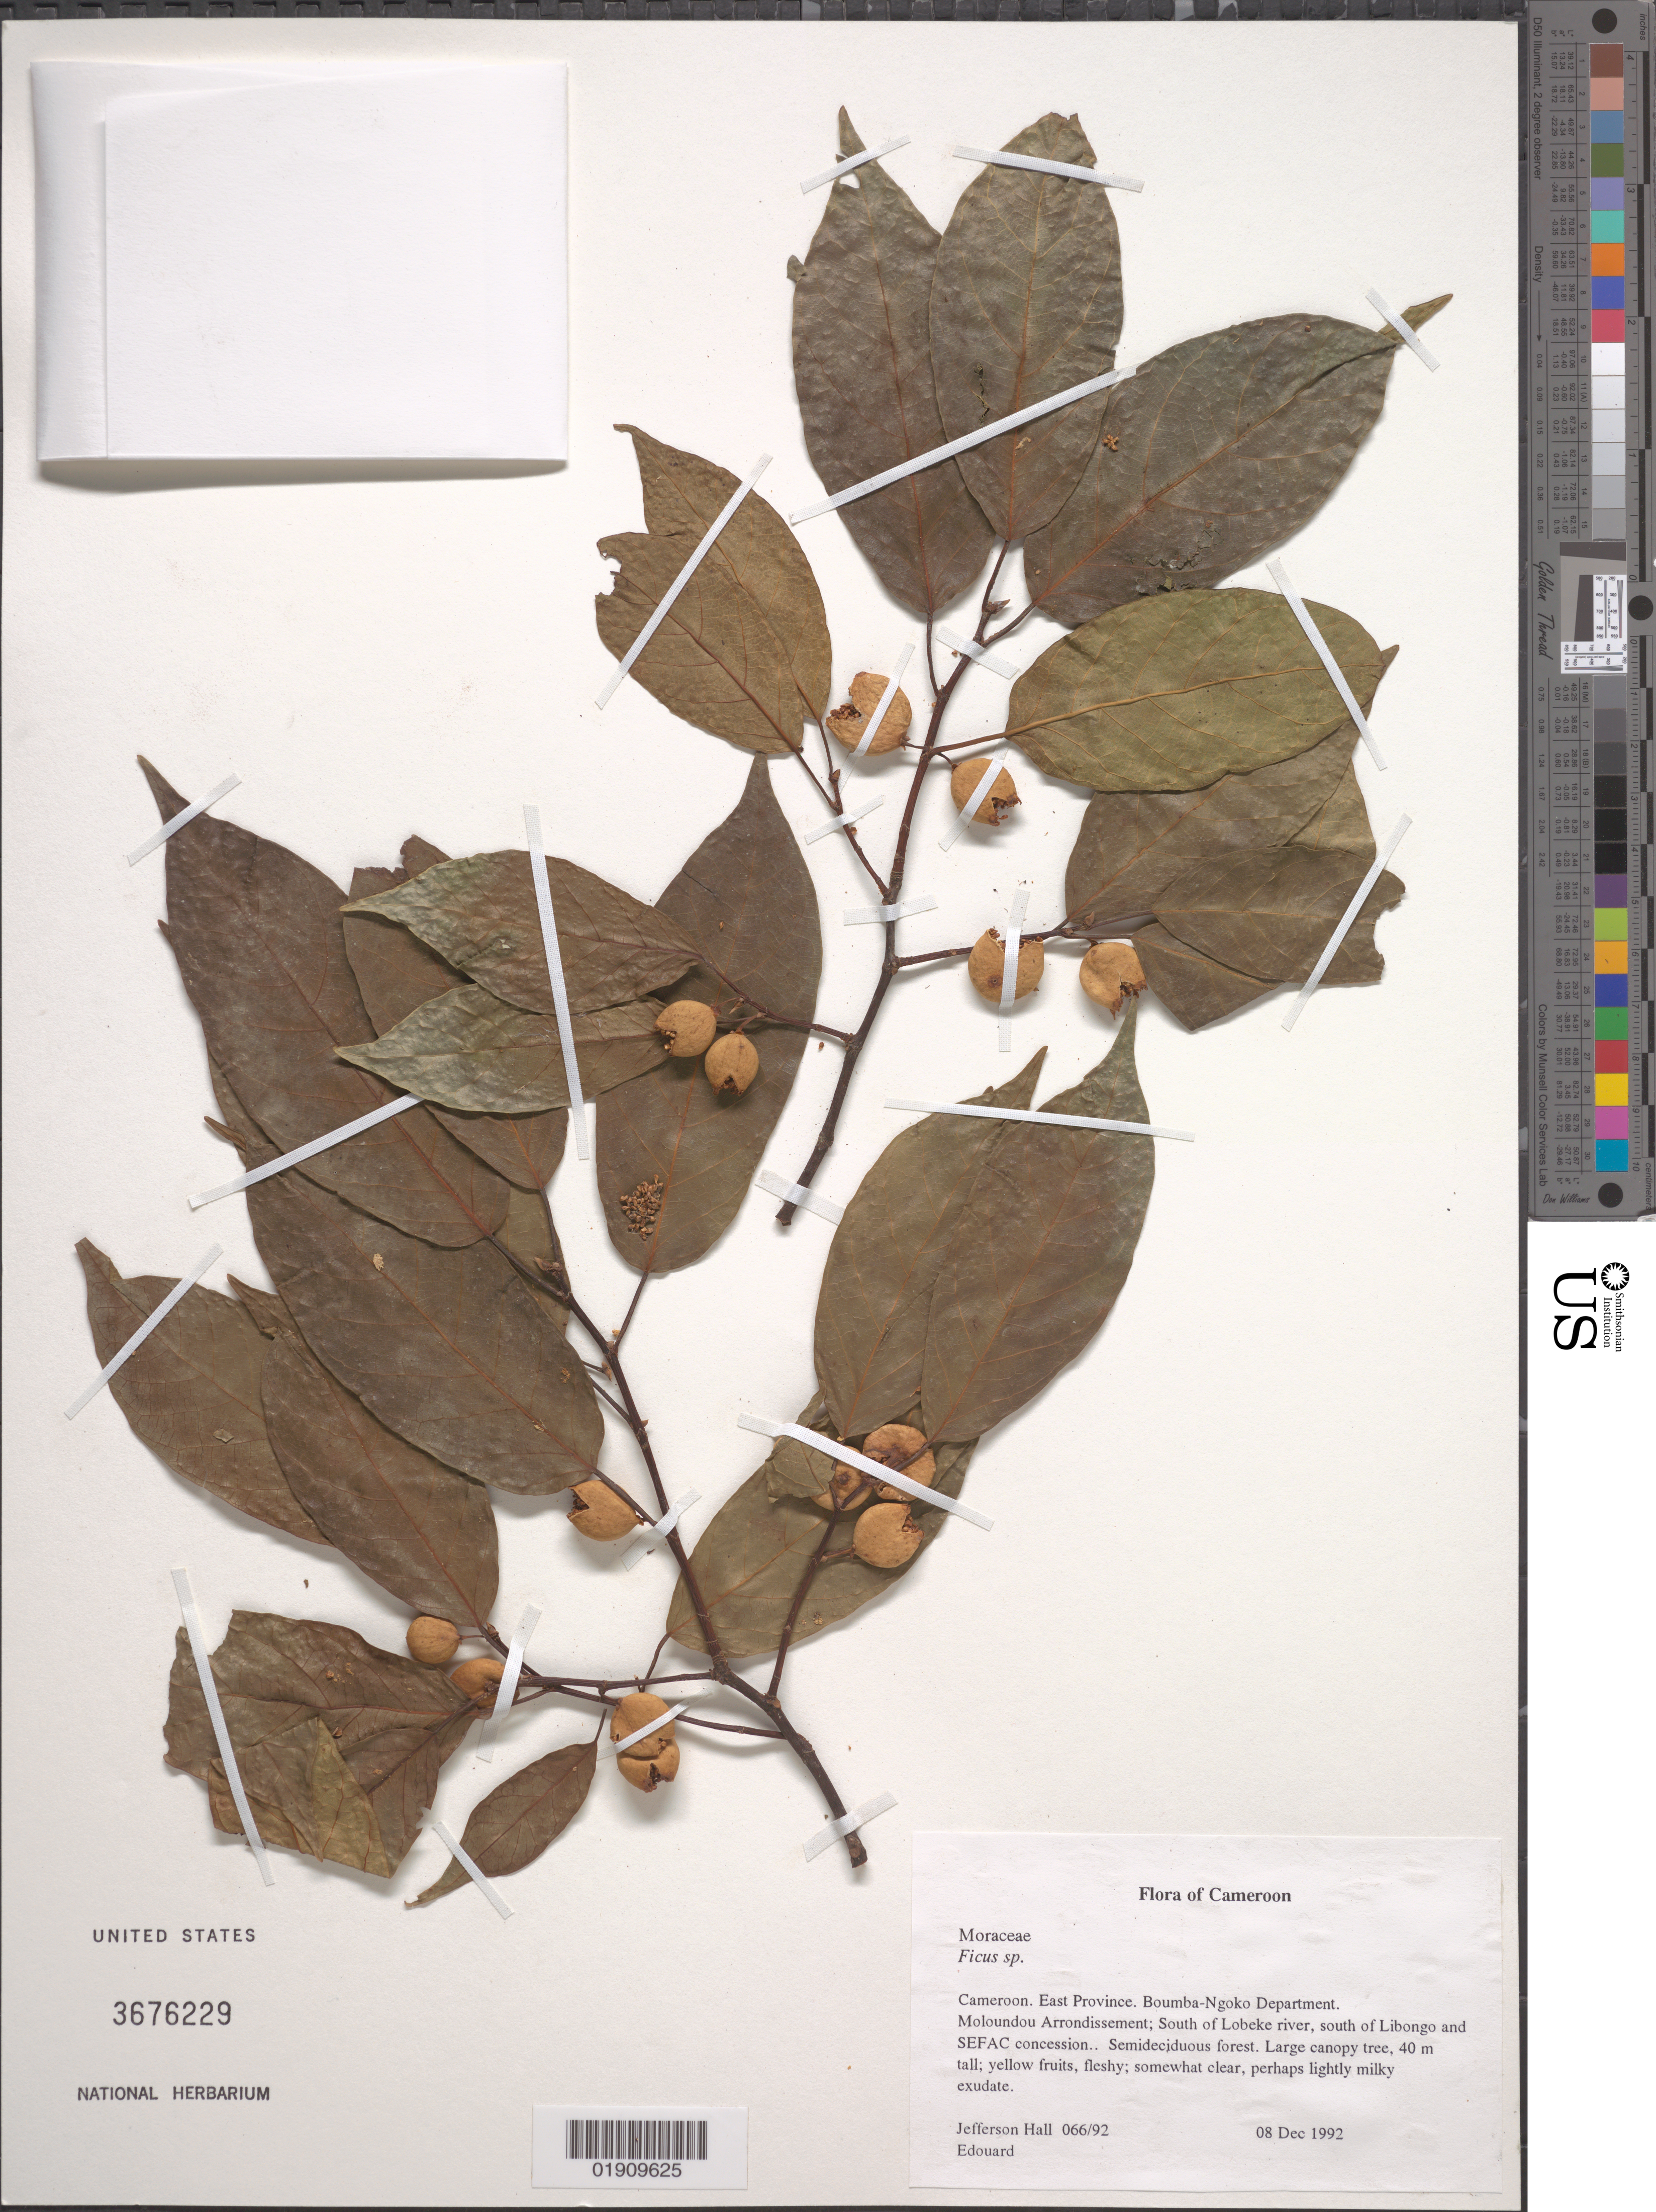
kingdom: Plantae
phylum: Tracheophyta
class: Magnoliopsida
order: Rosales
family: Moraceae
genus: Ficus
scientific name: Ficus sp.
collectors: J. Hall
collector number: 066/92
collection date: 1992-12-08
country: Cameroon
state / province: Est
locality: Boumba-Ngoko Department. Boumba-Ngoko Department. Moloundou Arroundissement; South of Lobeke river, south of Libongo and SEFAC concession.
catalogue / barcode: US 3676229